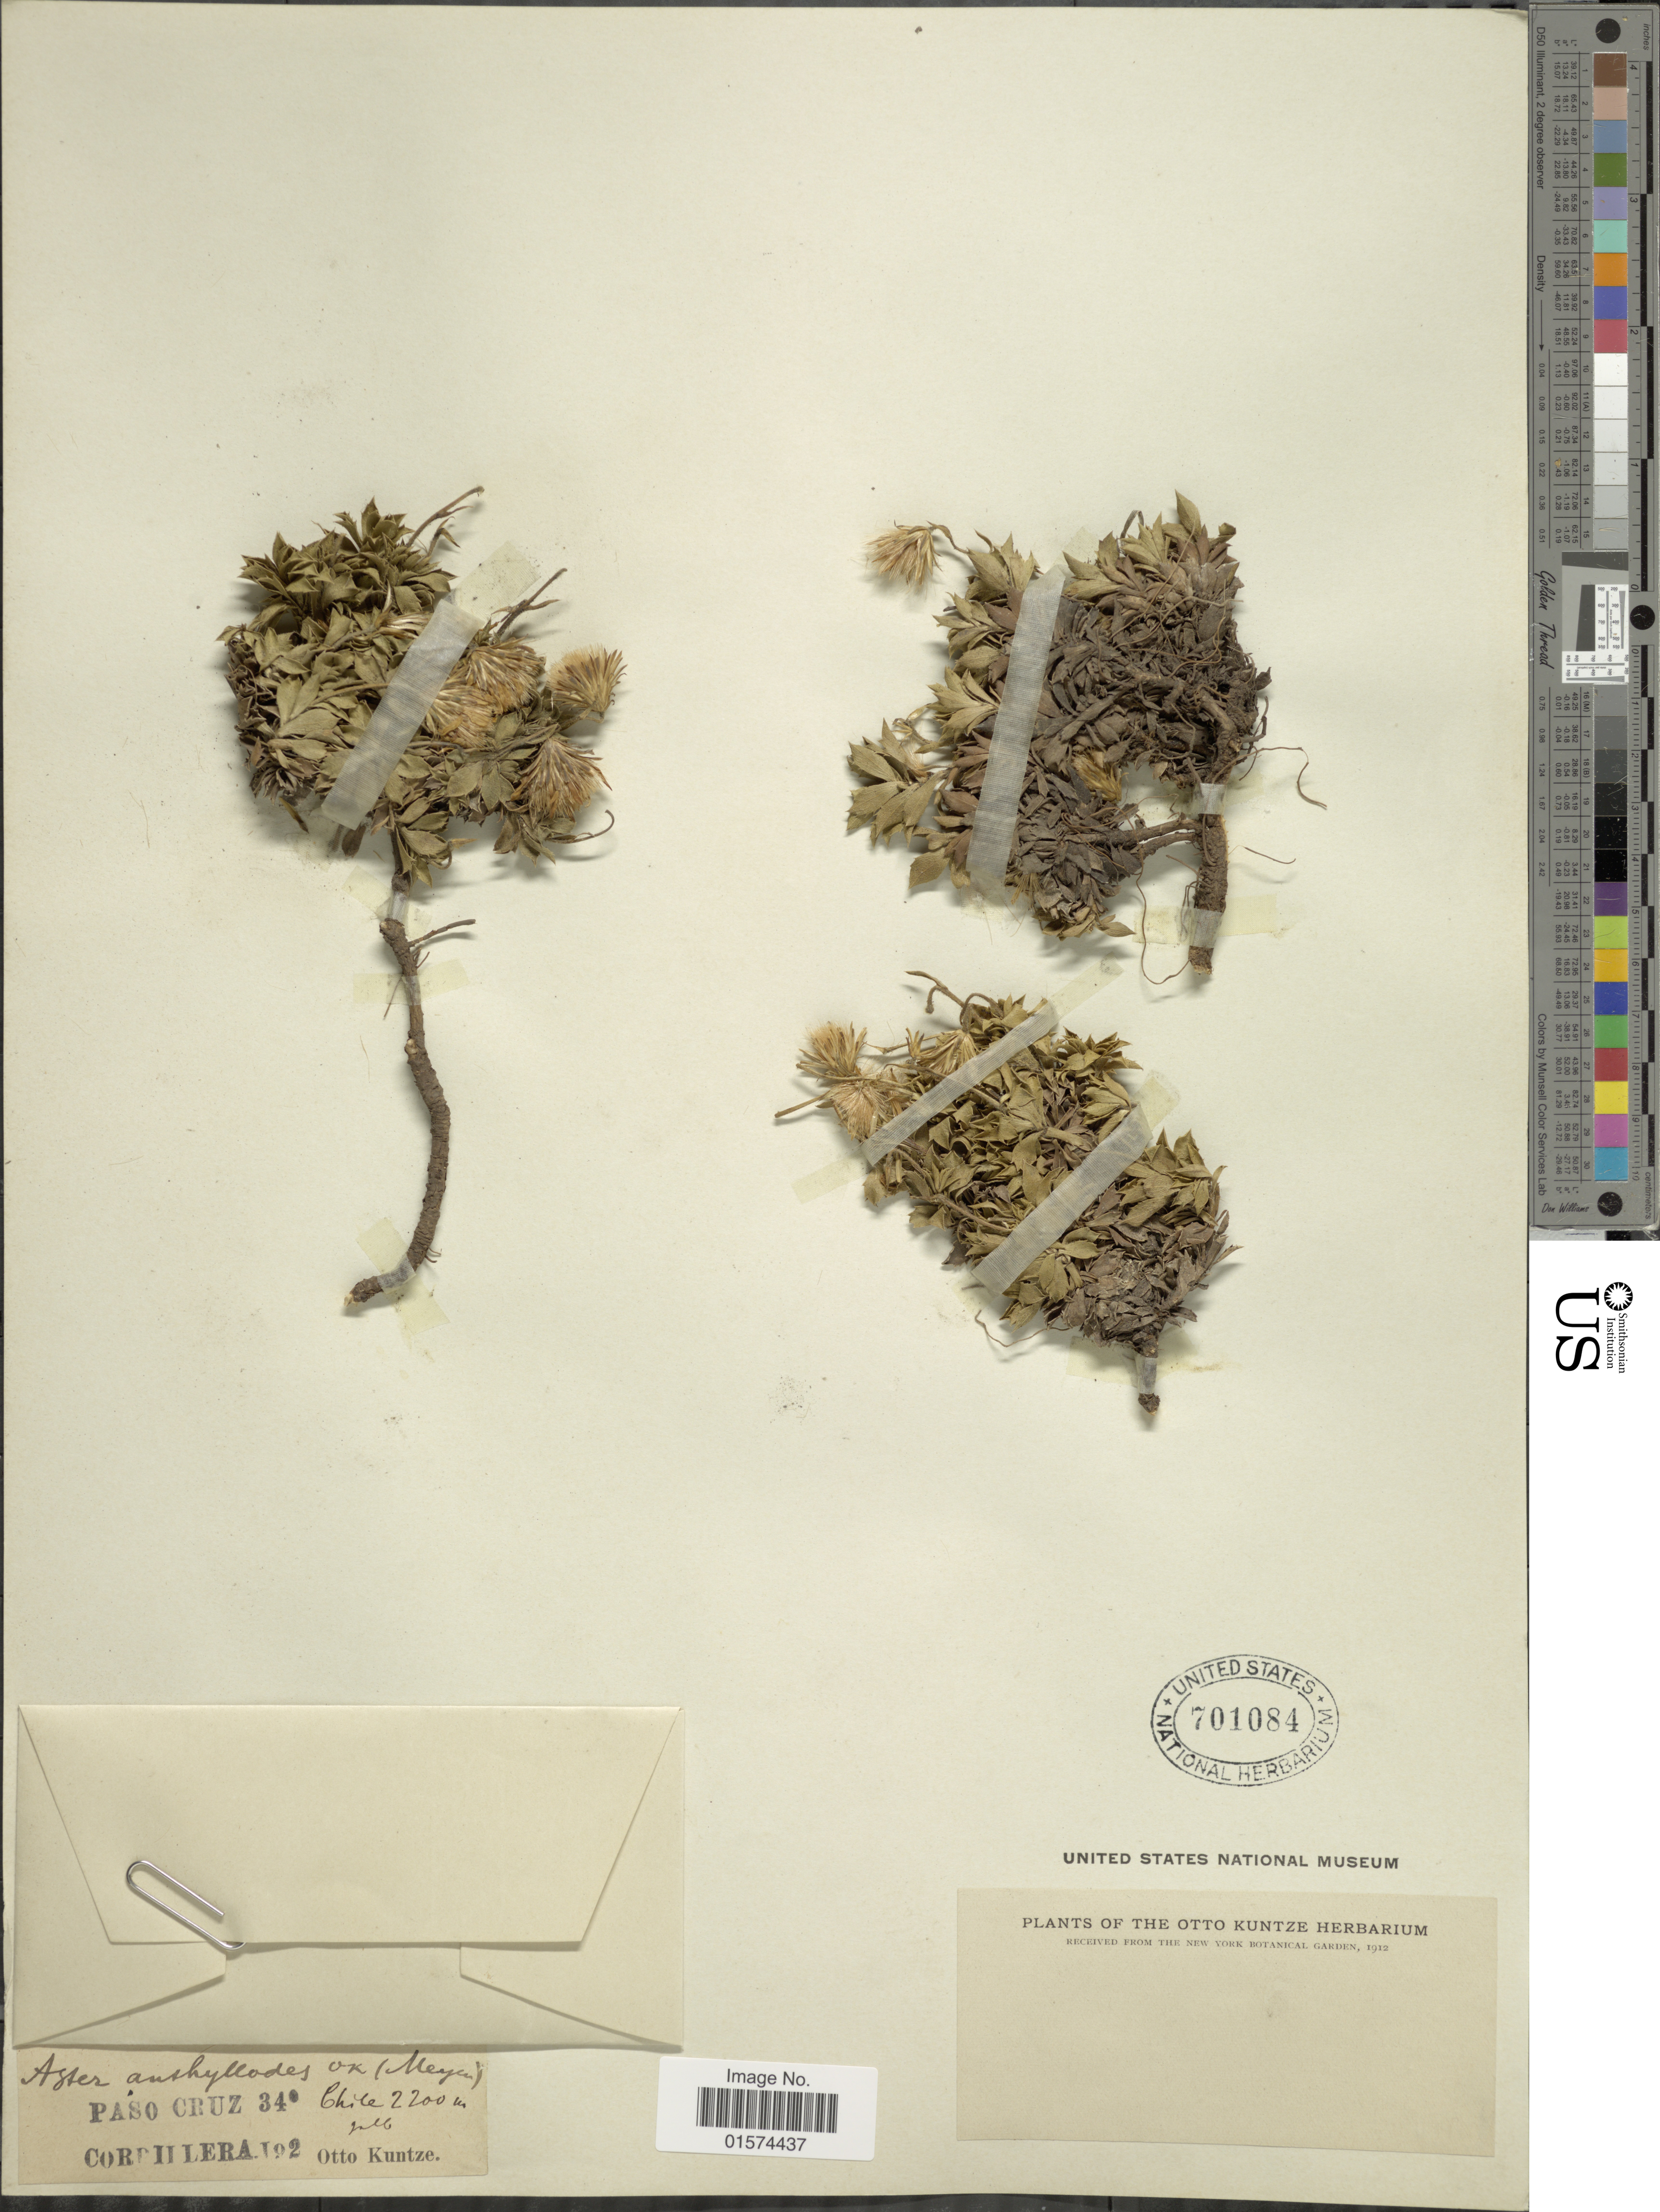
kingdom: Plantae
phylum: Tracheophyta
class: Magnoliopsida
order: Asterales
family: Asteraceae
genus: Haplopappus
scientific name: Haplopappus anthylloides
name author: Meyen & Walp.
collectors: C.E.O. Kuntze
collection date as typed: Transcribed d/m/y: /1/92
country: Chile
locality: Paso Cruz 34°, Cordillera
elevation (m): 2200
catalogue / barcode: US 701084